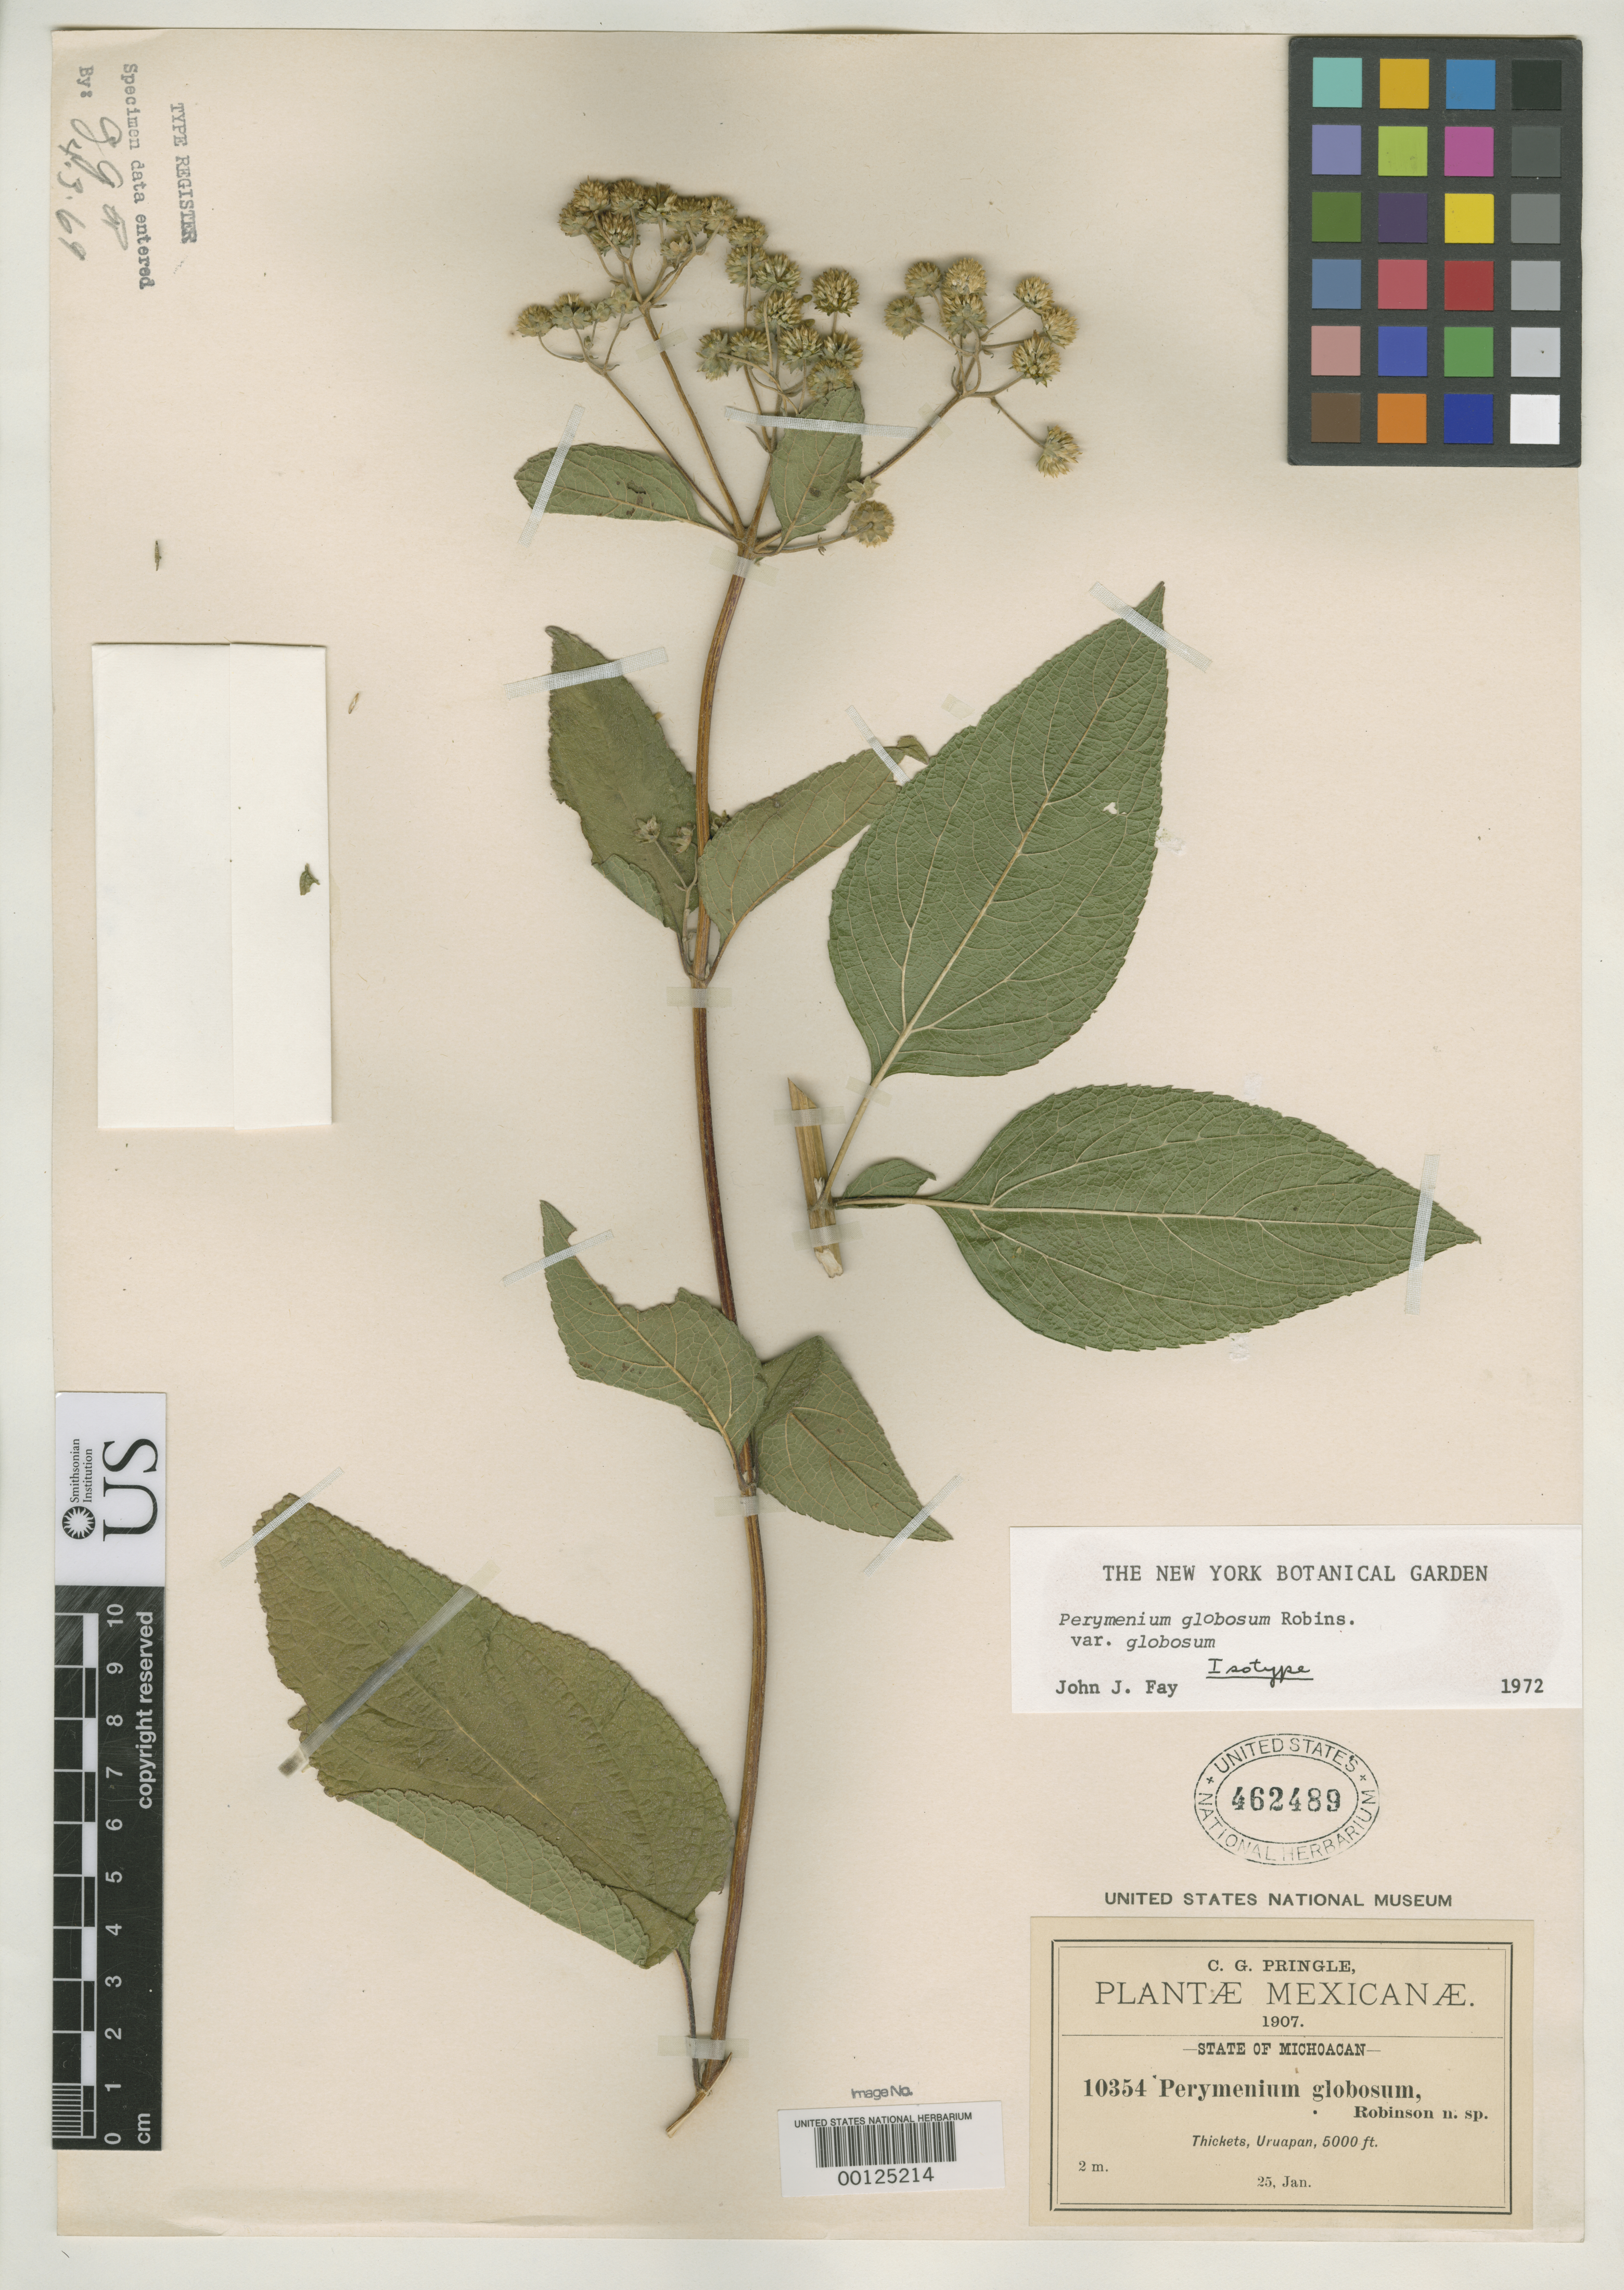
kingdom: Plantae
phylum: Tracheophyta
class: Magnoliopsida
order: Asterales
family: Asteraceae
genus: Perymenium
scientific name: Perymenium globosum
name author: B.L. Rob.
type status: Isotype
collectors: C. G. Pringle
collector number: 10354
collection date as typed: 25 Jan 1907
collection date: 1907-01-25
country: Mexico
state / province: Michoacán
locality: Uruapan.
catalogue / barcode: US 462489